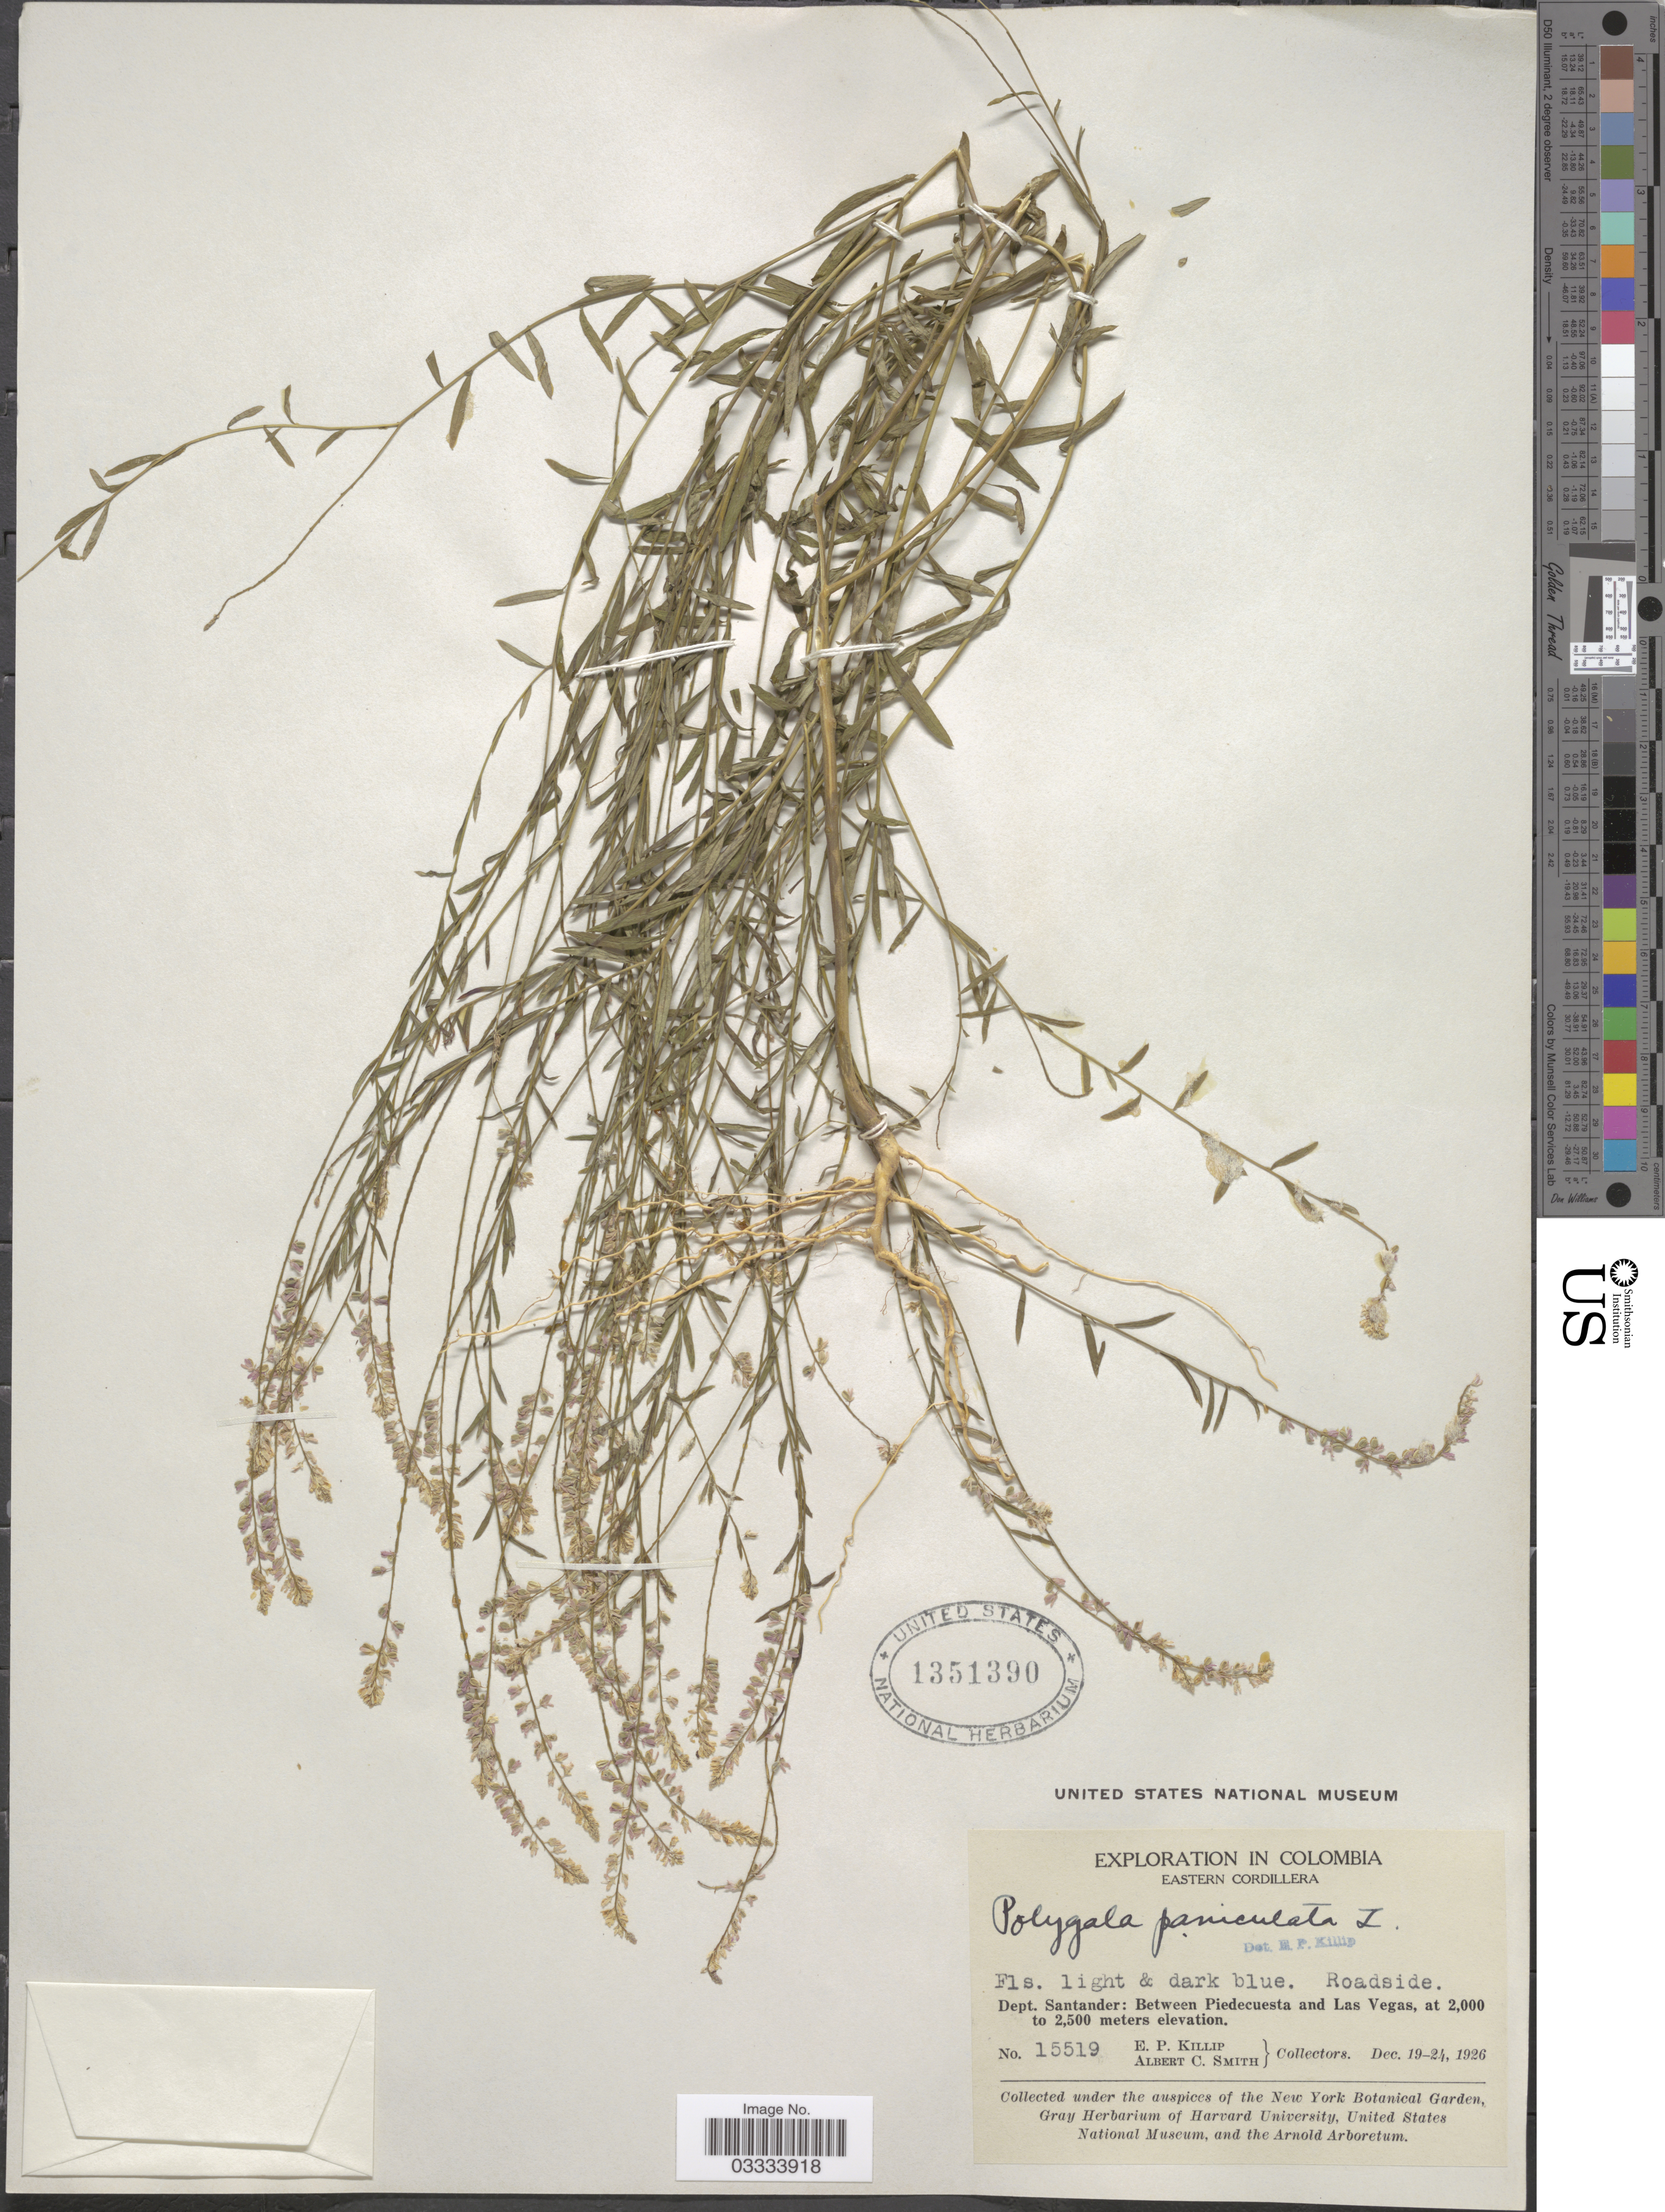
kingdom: Plantae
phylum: Tracheophyta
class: Magnoliopsida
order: Fabales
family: Polygalaceae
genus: Polygala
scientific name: Polygala paniculata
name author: L.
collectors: E. P. Killip & A. C. Smith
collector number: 15519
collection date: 1926-12-19/1926-12-24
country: Colombia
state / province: Santander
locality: Eastern Cordillera. Dept. Santander: Between Piedecuesta and Las Vegas.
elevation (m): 2000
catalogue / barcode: US 1351390